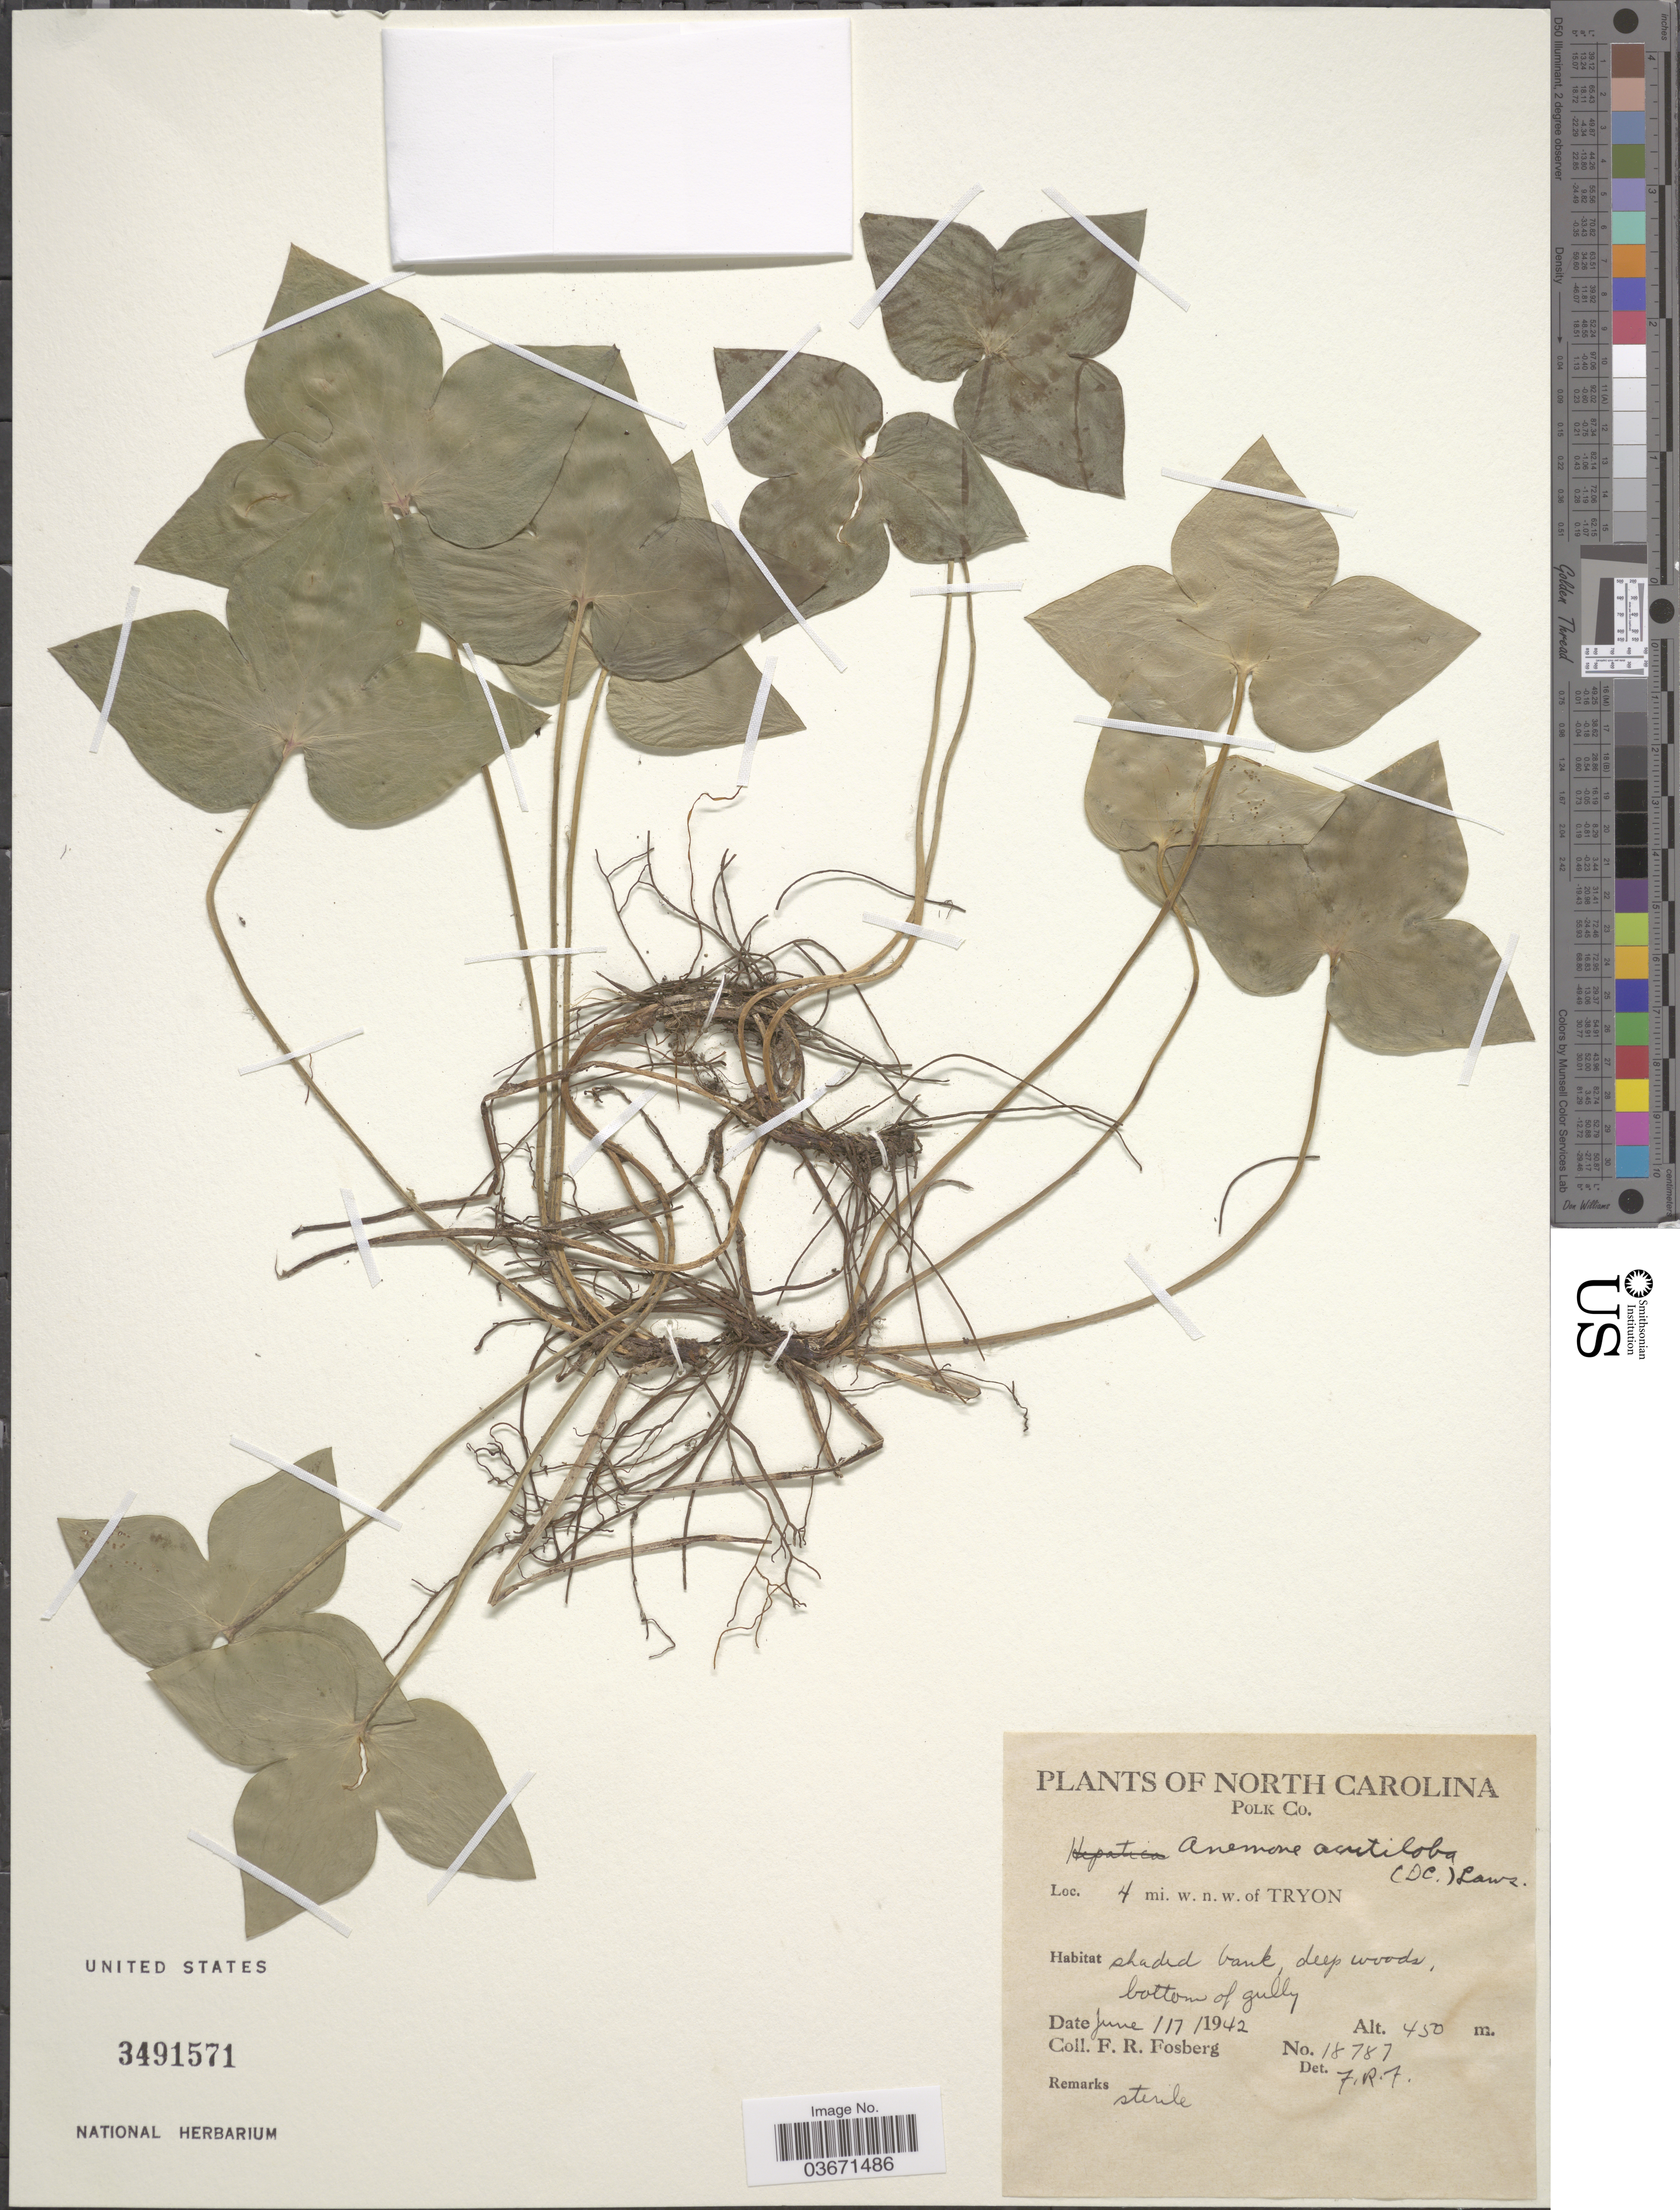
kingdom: Plantae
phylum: Tracheophyta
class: Magnoliopsida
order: Ranunculales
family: Ranunculaceae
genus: Hepatica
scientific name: Hepatica acutiloba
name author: DC.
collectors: F. R. Fosberg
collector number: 18787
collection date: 1942-06-17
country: United States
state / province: North Carolina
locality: Polk Co. 4 mi. w. n. w. of Tryon.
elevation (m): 450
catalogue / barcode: US 3491571